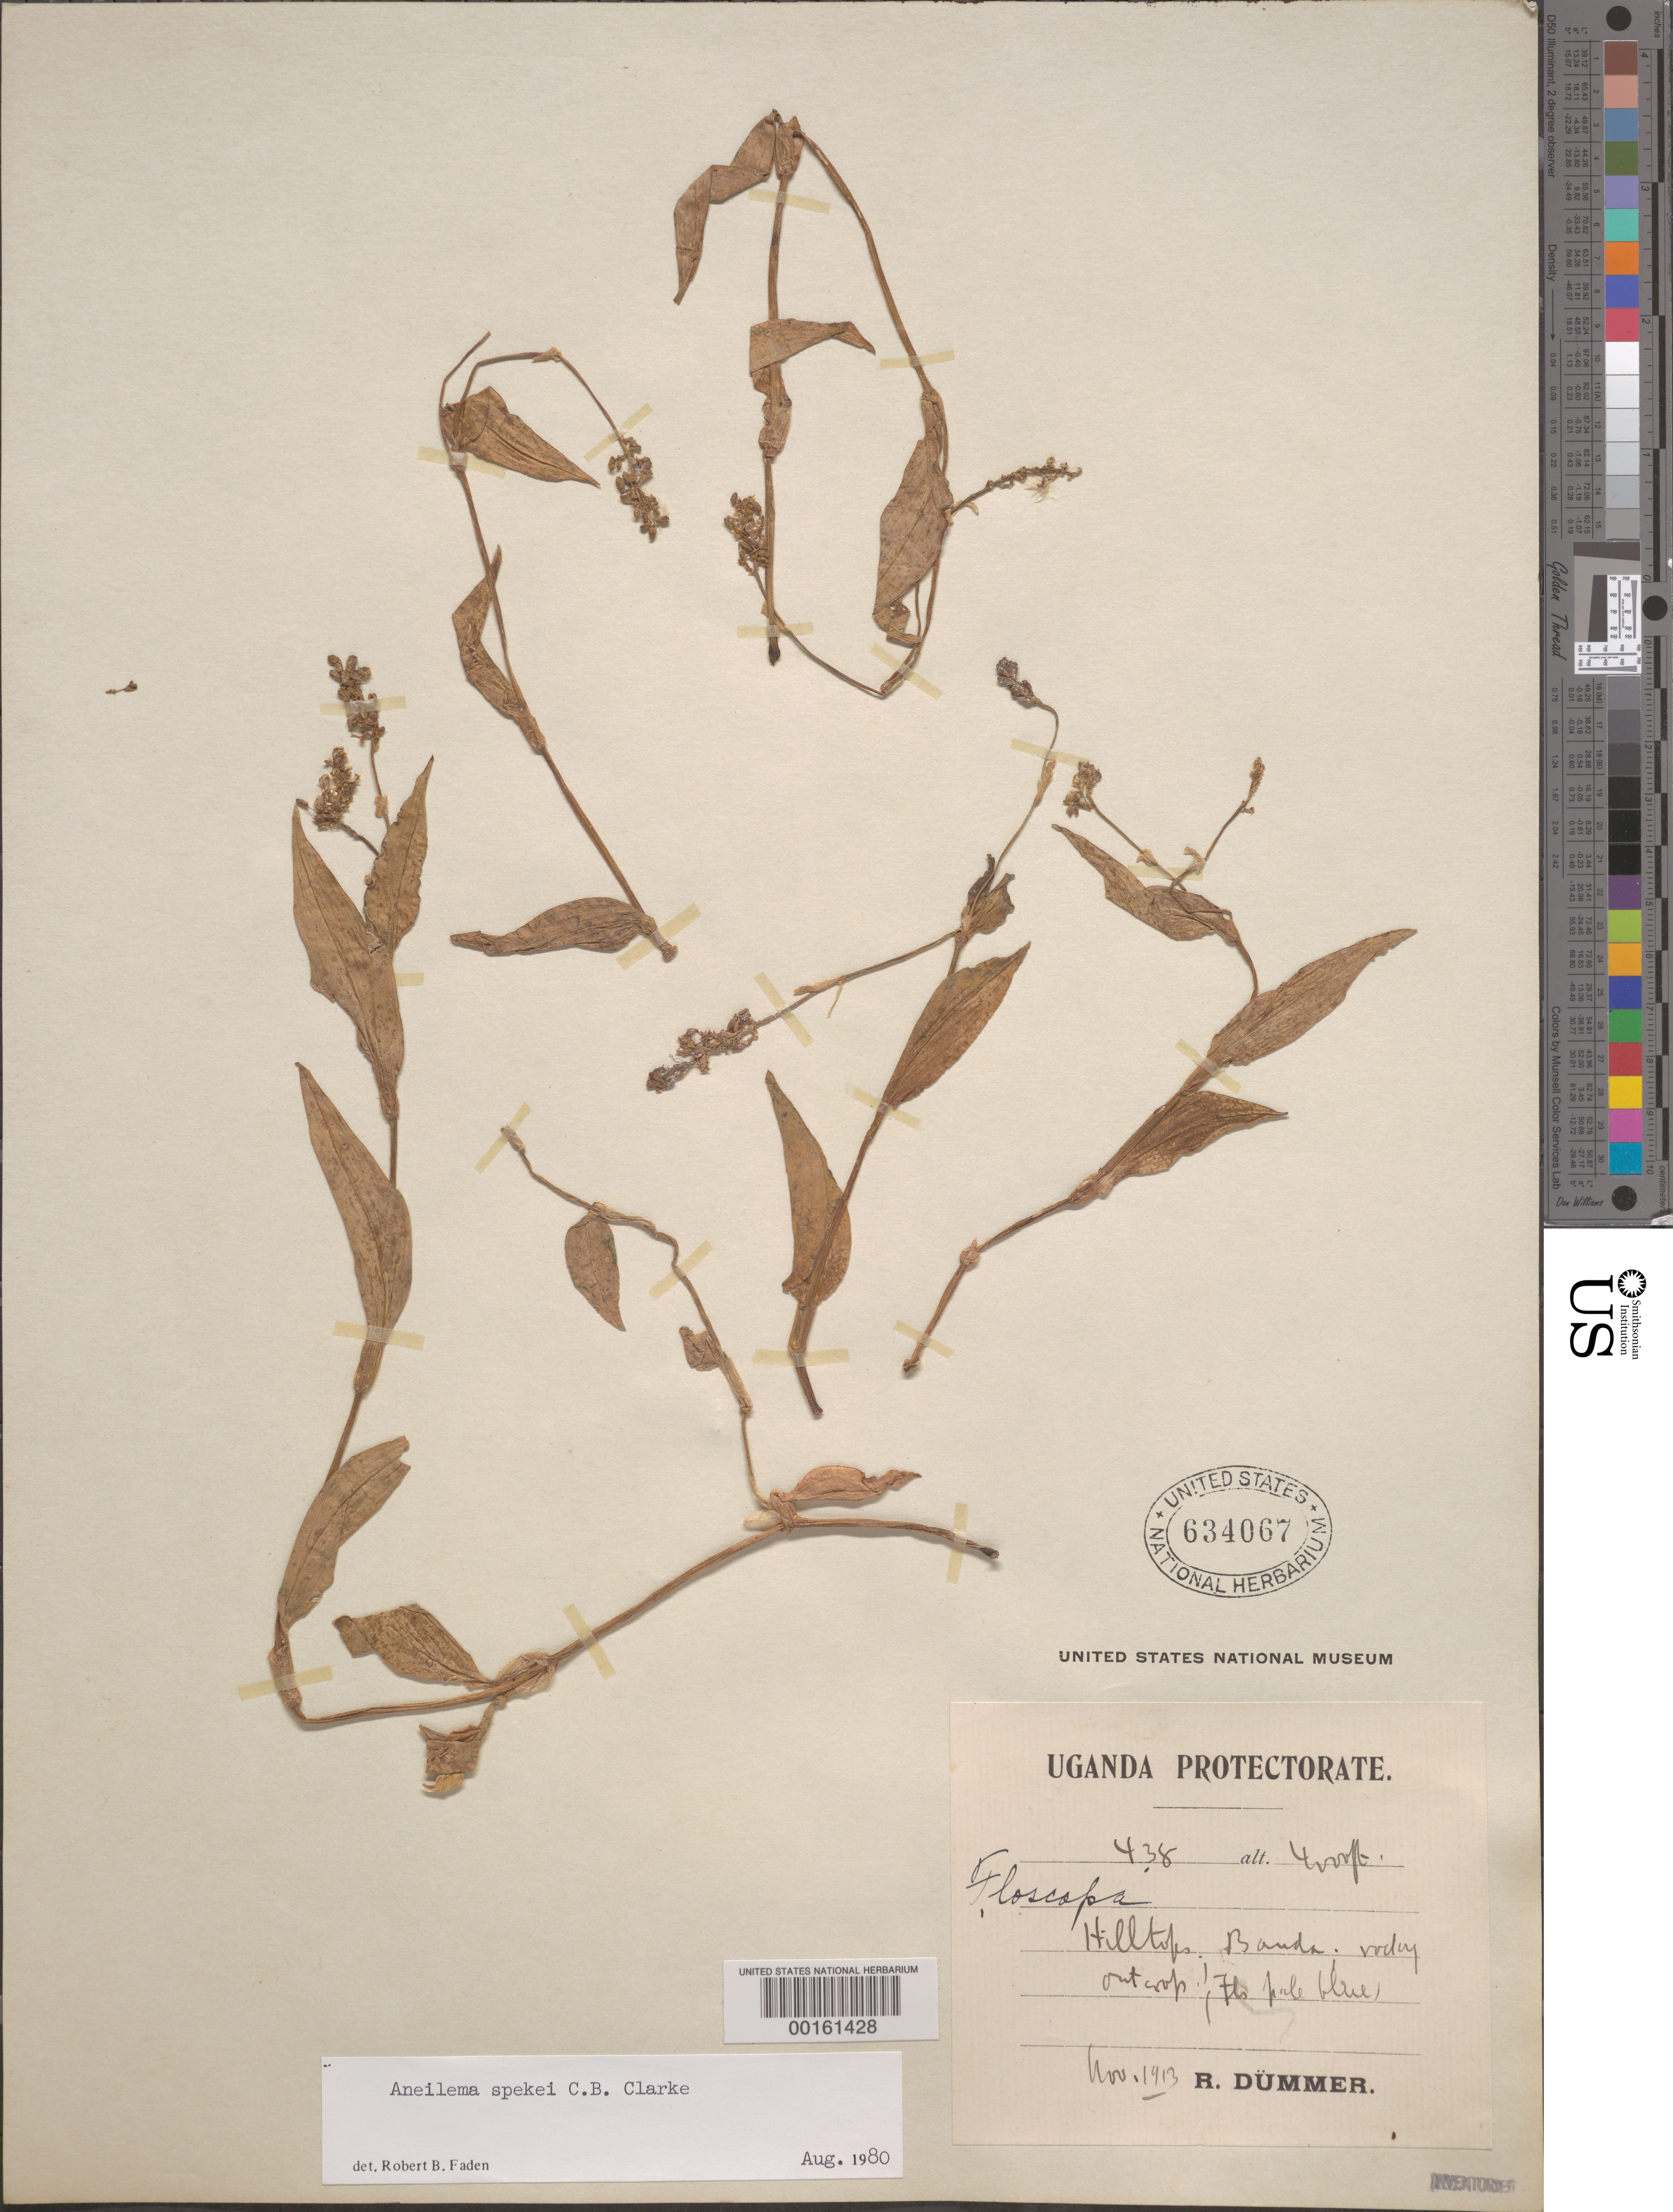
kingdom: Plantae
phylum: Tracheophyta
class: Liliopsida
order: Commelinales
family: Commelinaceae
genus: Aneilema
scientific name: Aneilema spekei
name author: C.B. Clarke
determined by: Faden, Robert B., (US), Smithsonian Institution - National Museum of Natural History (UNITED STATES)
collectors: R. Dümmer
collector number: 438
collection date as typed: Nov 1913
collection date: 1913-11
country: Uganda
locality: Banda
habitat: Hilltop outcrop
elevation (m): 1220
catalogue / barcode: US 634067